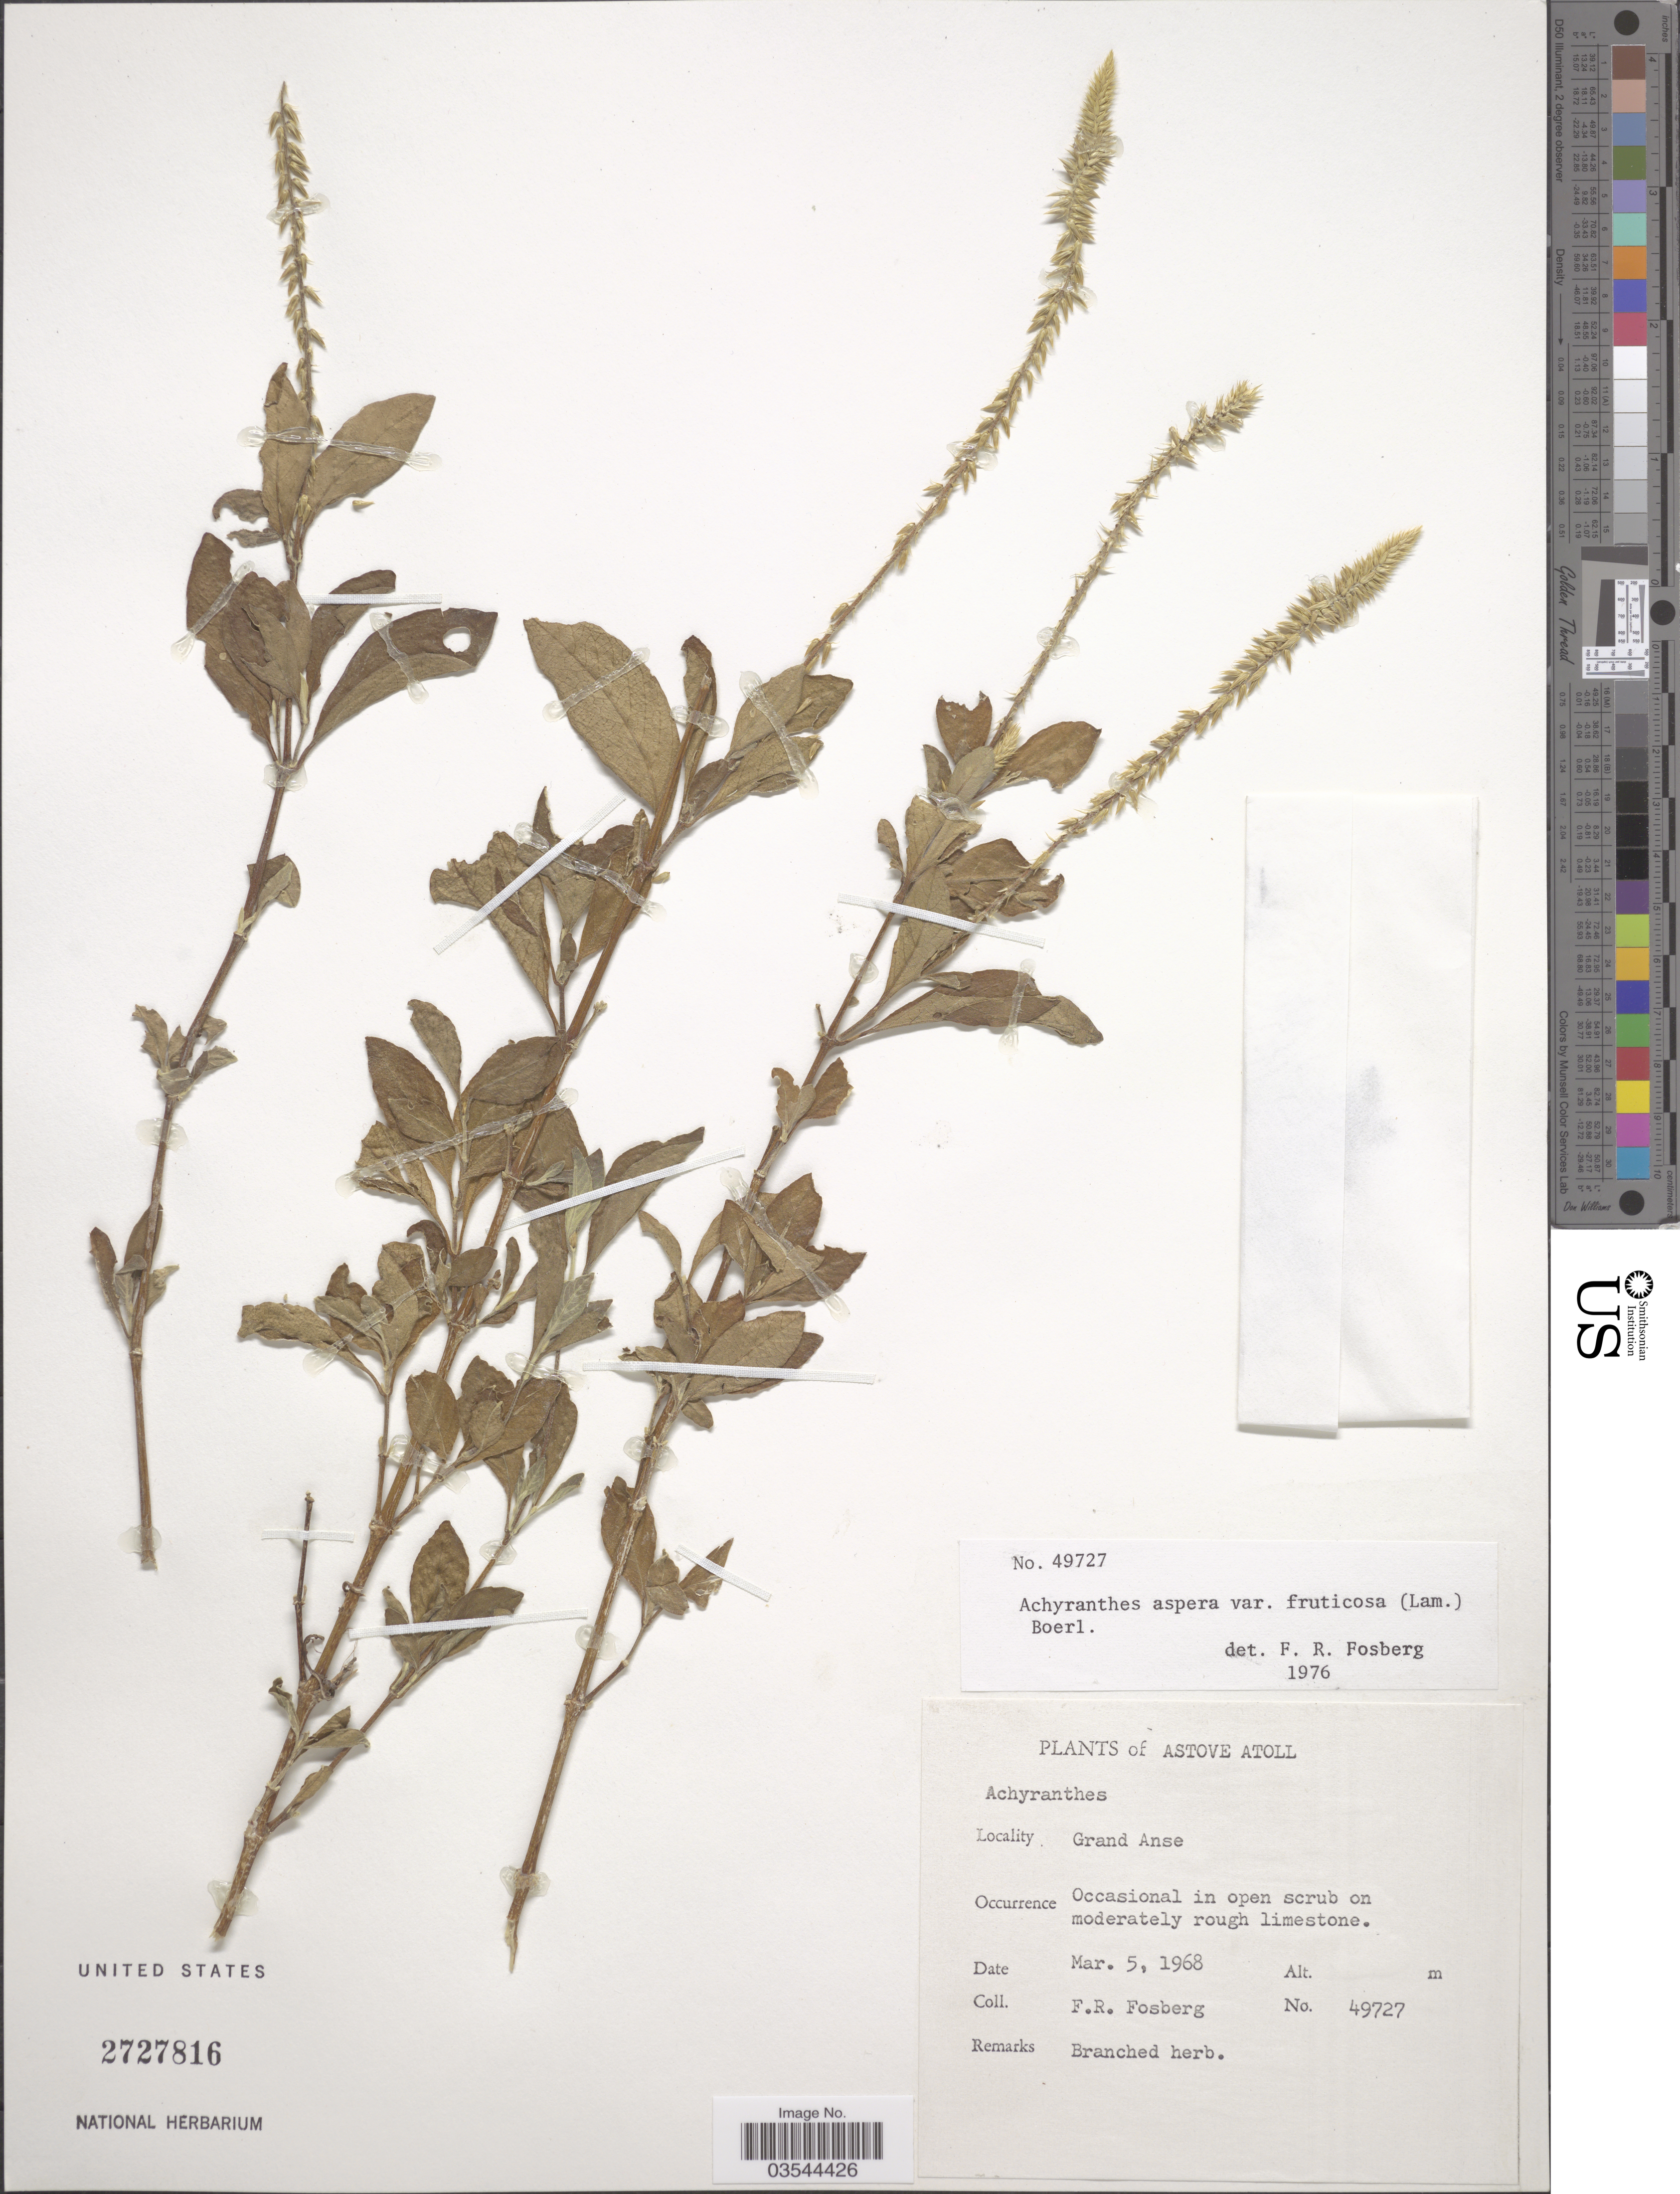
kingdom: Plantae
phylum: Tracheophyta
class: Magnoliopsida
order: Caryophyllales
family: Amaranthaceae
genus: Achyranthes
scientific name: Achyranthes aspera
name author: L.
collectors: F. R. Fosberg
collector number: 49727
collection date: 1968-03-05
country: Seychelles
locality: Astove Atoll. Grand Anse.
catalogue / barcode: US 2727816